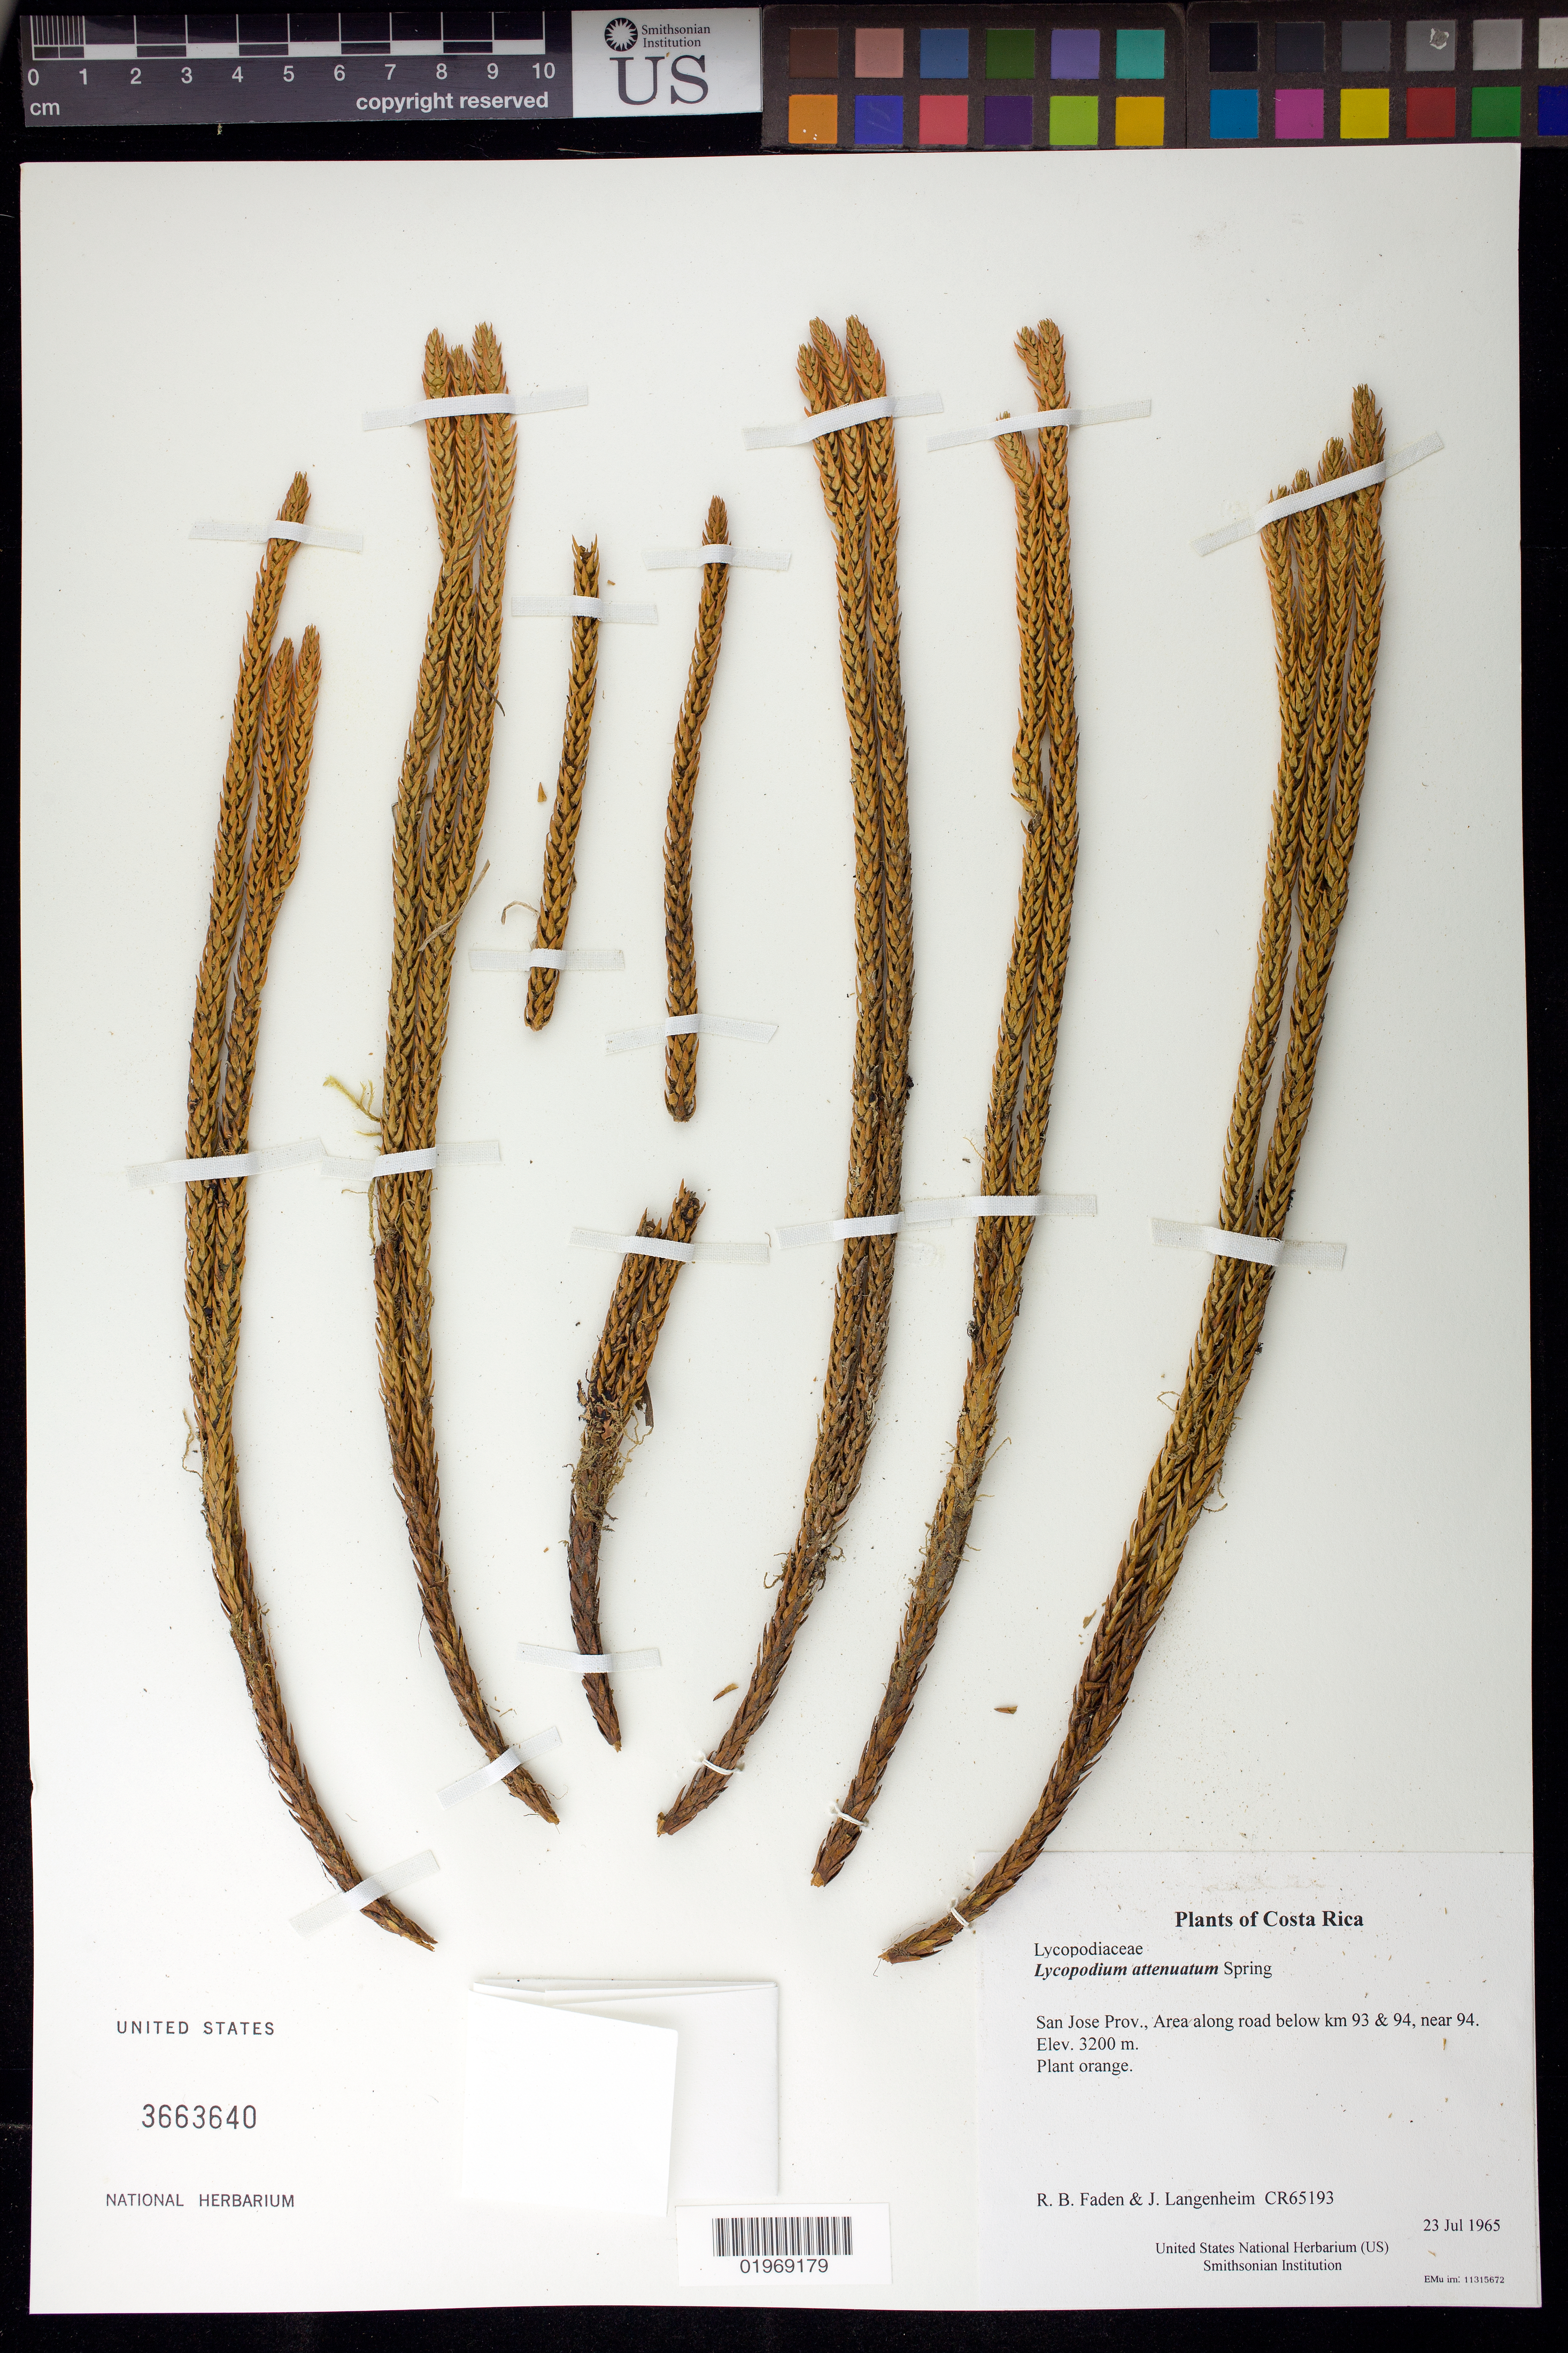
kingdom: Plantae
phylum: Tracheophyta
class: Lycopodiopsida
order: Lycopodiales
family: Lycopodiaceae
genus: Phlegmariurus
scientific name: Phlegmariurus attenuatus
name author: (Spring) B. Øllg.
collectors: R. B. Faden & J. Langenheim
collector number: CR65193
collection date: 1965-07-23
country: Costa Rica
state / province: San Jose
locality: Area along road below km 93 & 94, near 94.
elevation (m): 3200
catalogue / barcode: US 3663640